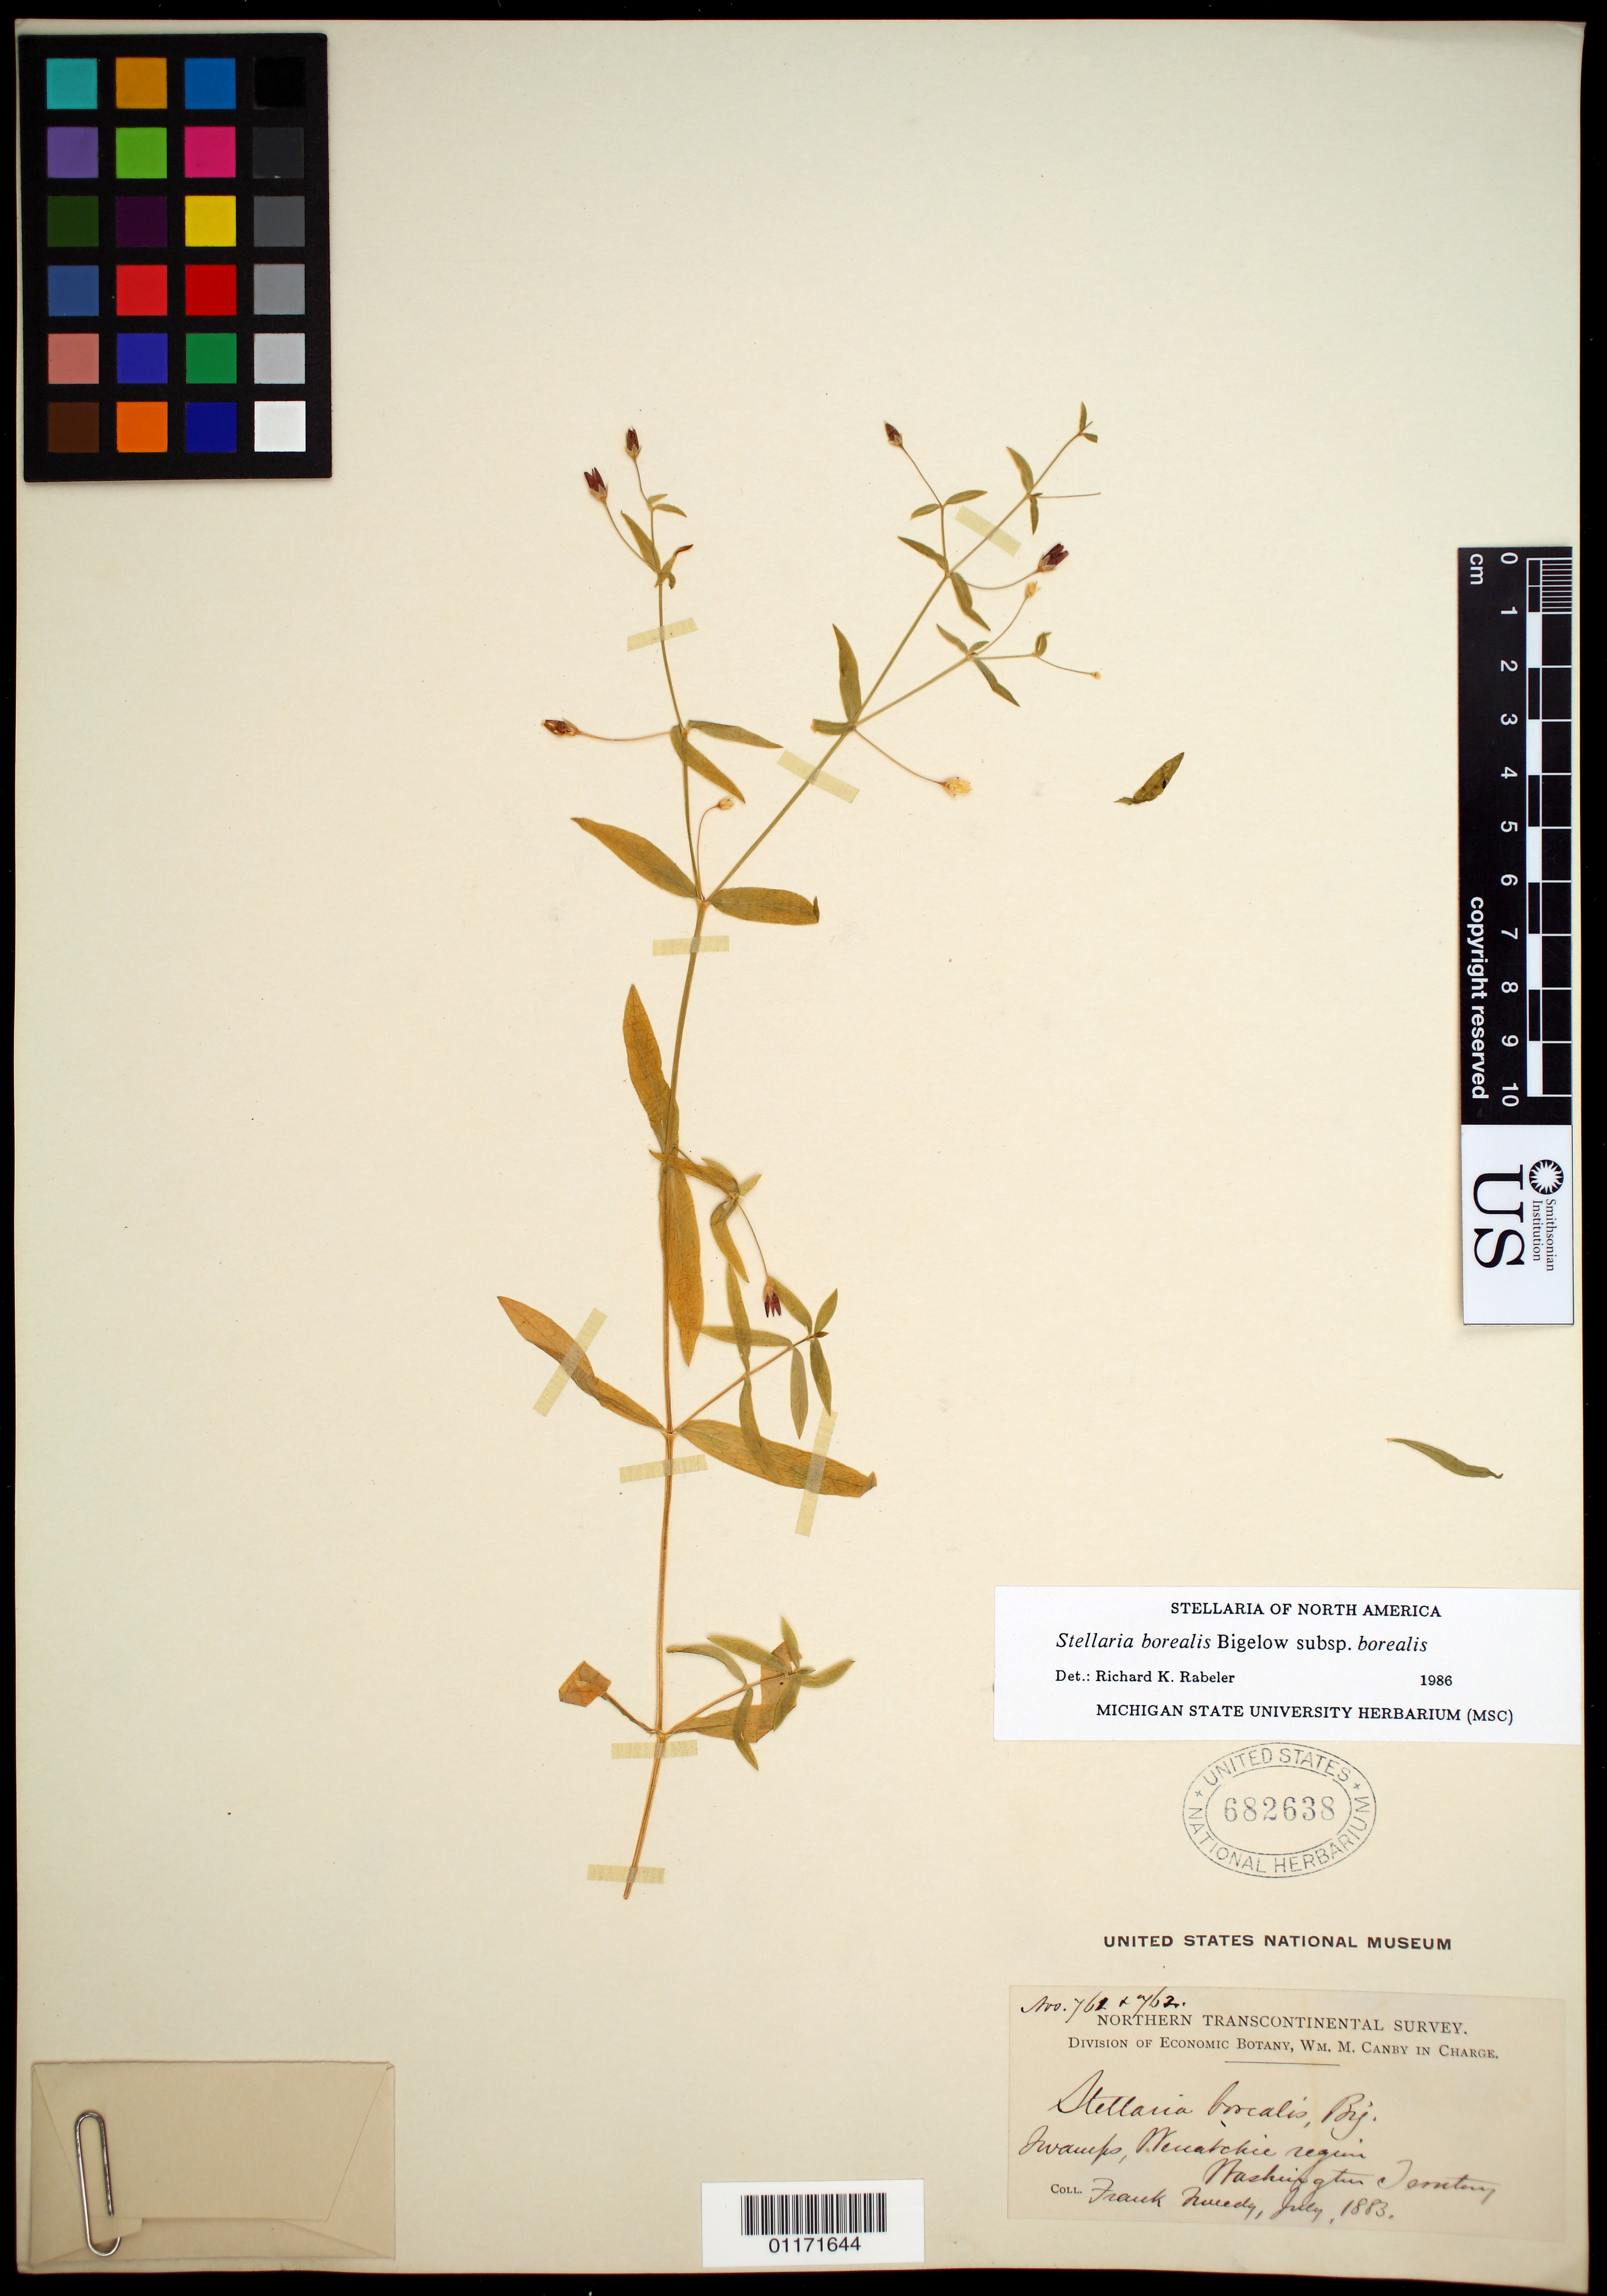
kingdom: Plantae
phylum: Tracheophyta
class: Magnoliopsida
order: Caryophyllales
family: Caryophyllaceae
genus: Stellaria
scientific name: Stellaria borealis subsp. borealis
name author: Bigelow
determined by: Rabeler, R. K.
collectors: F. Tweedy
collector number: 761 & 762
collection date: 1883-07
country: United States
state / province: Washington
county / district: Chelan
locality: Wenatchee region, Washington Territory.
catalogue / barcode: US 682638